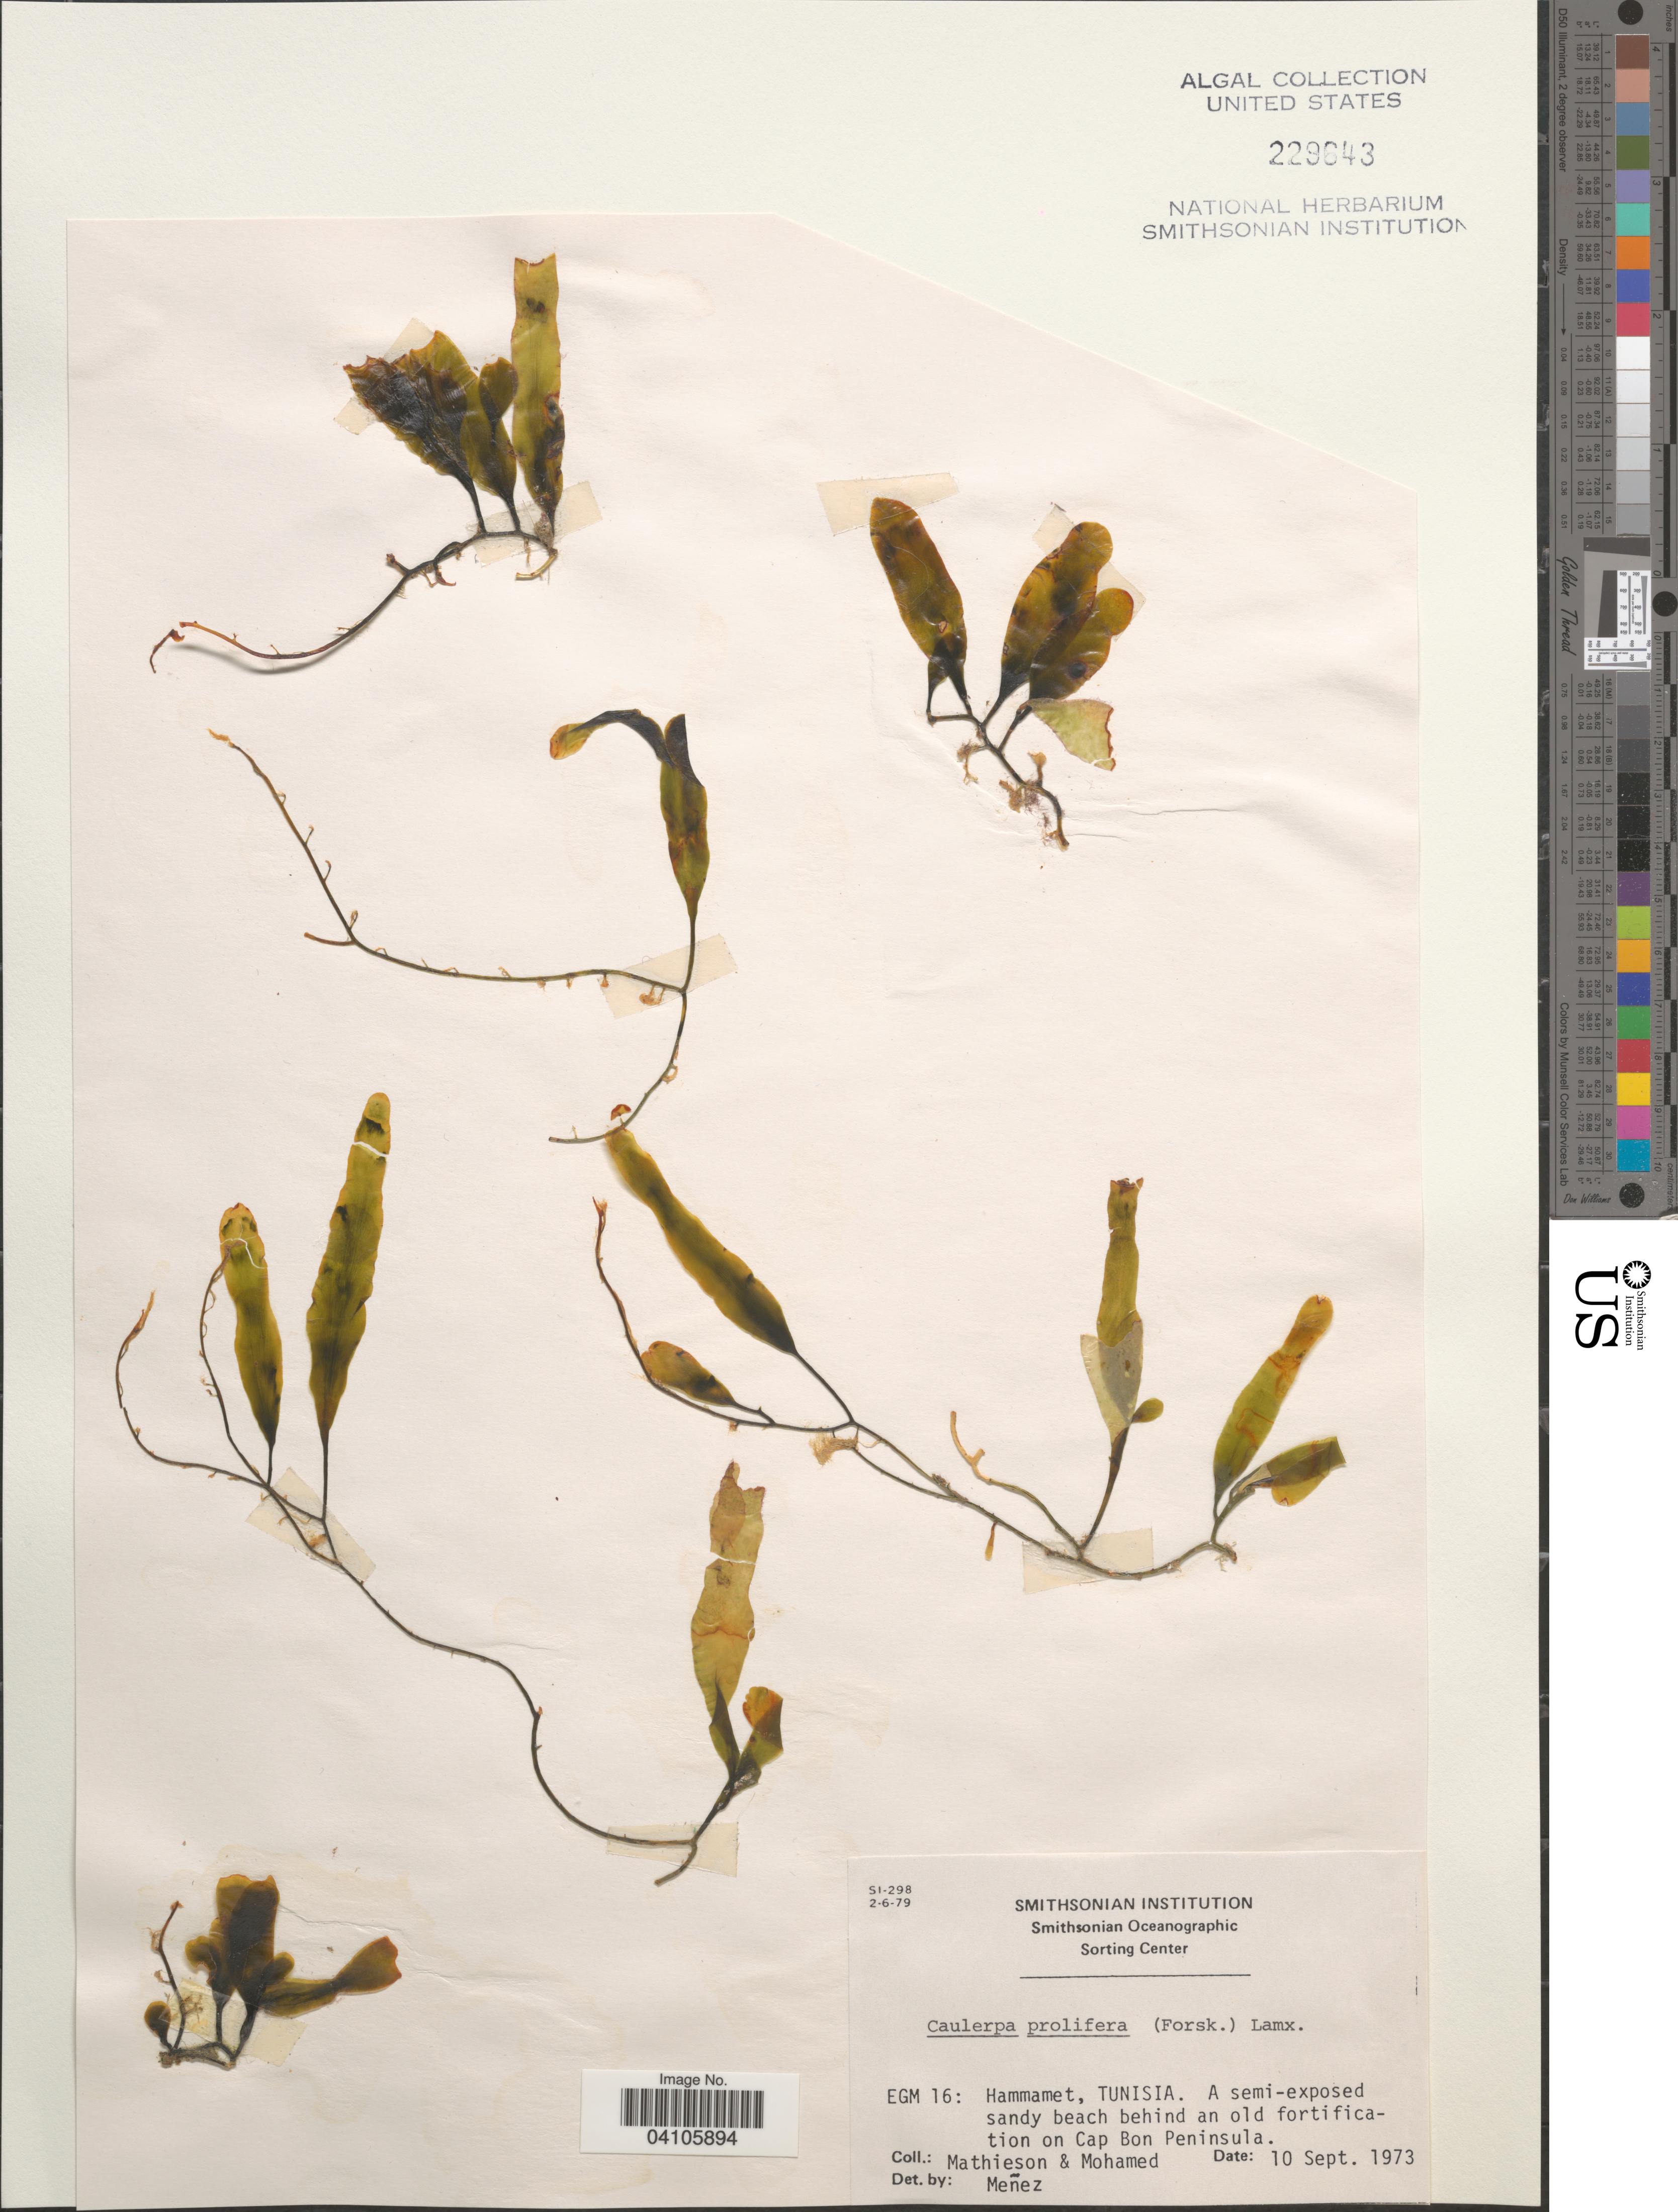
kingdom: Plantae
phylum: Chlorophyta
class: Ulvophyceae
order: Bryopsidales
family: Caulerpaceae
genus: Caulerpa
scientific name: Caulerpa prolifera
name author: (Forssk.) J.V.Lamouroux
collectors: Mathieson & -. Mohamed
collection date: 1973-09-10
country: Tunisia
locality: EGM 16: Hammamet. A semi-exposed sandy beach behind an old fortification on Cap Bon Peninsula.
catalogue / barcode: US 229643